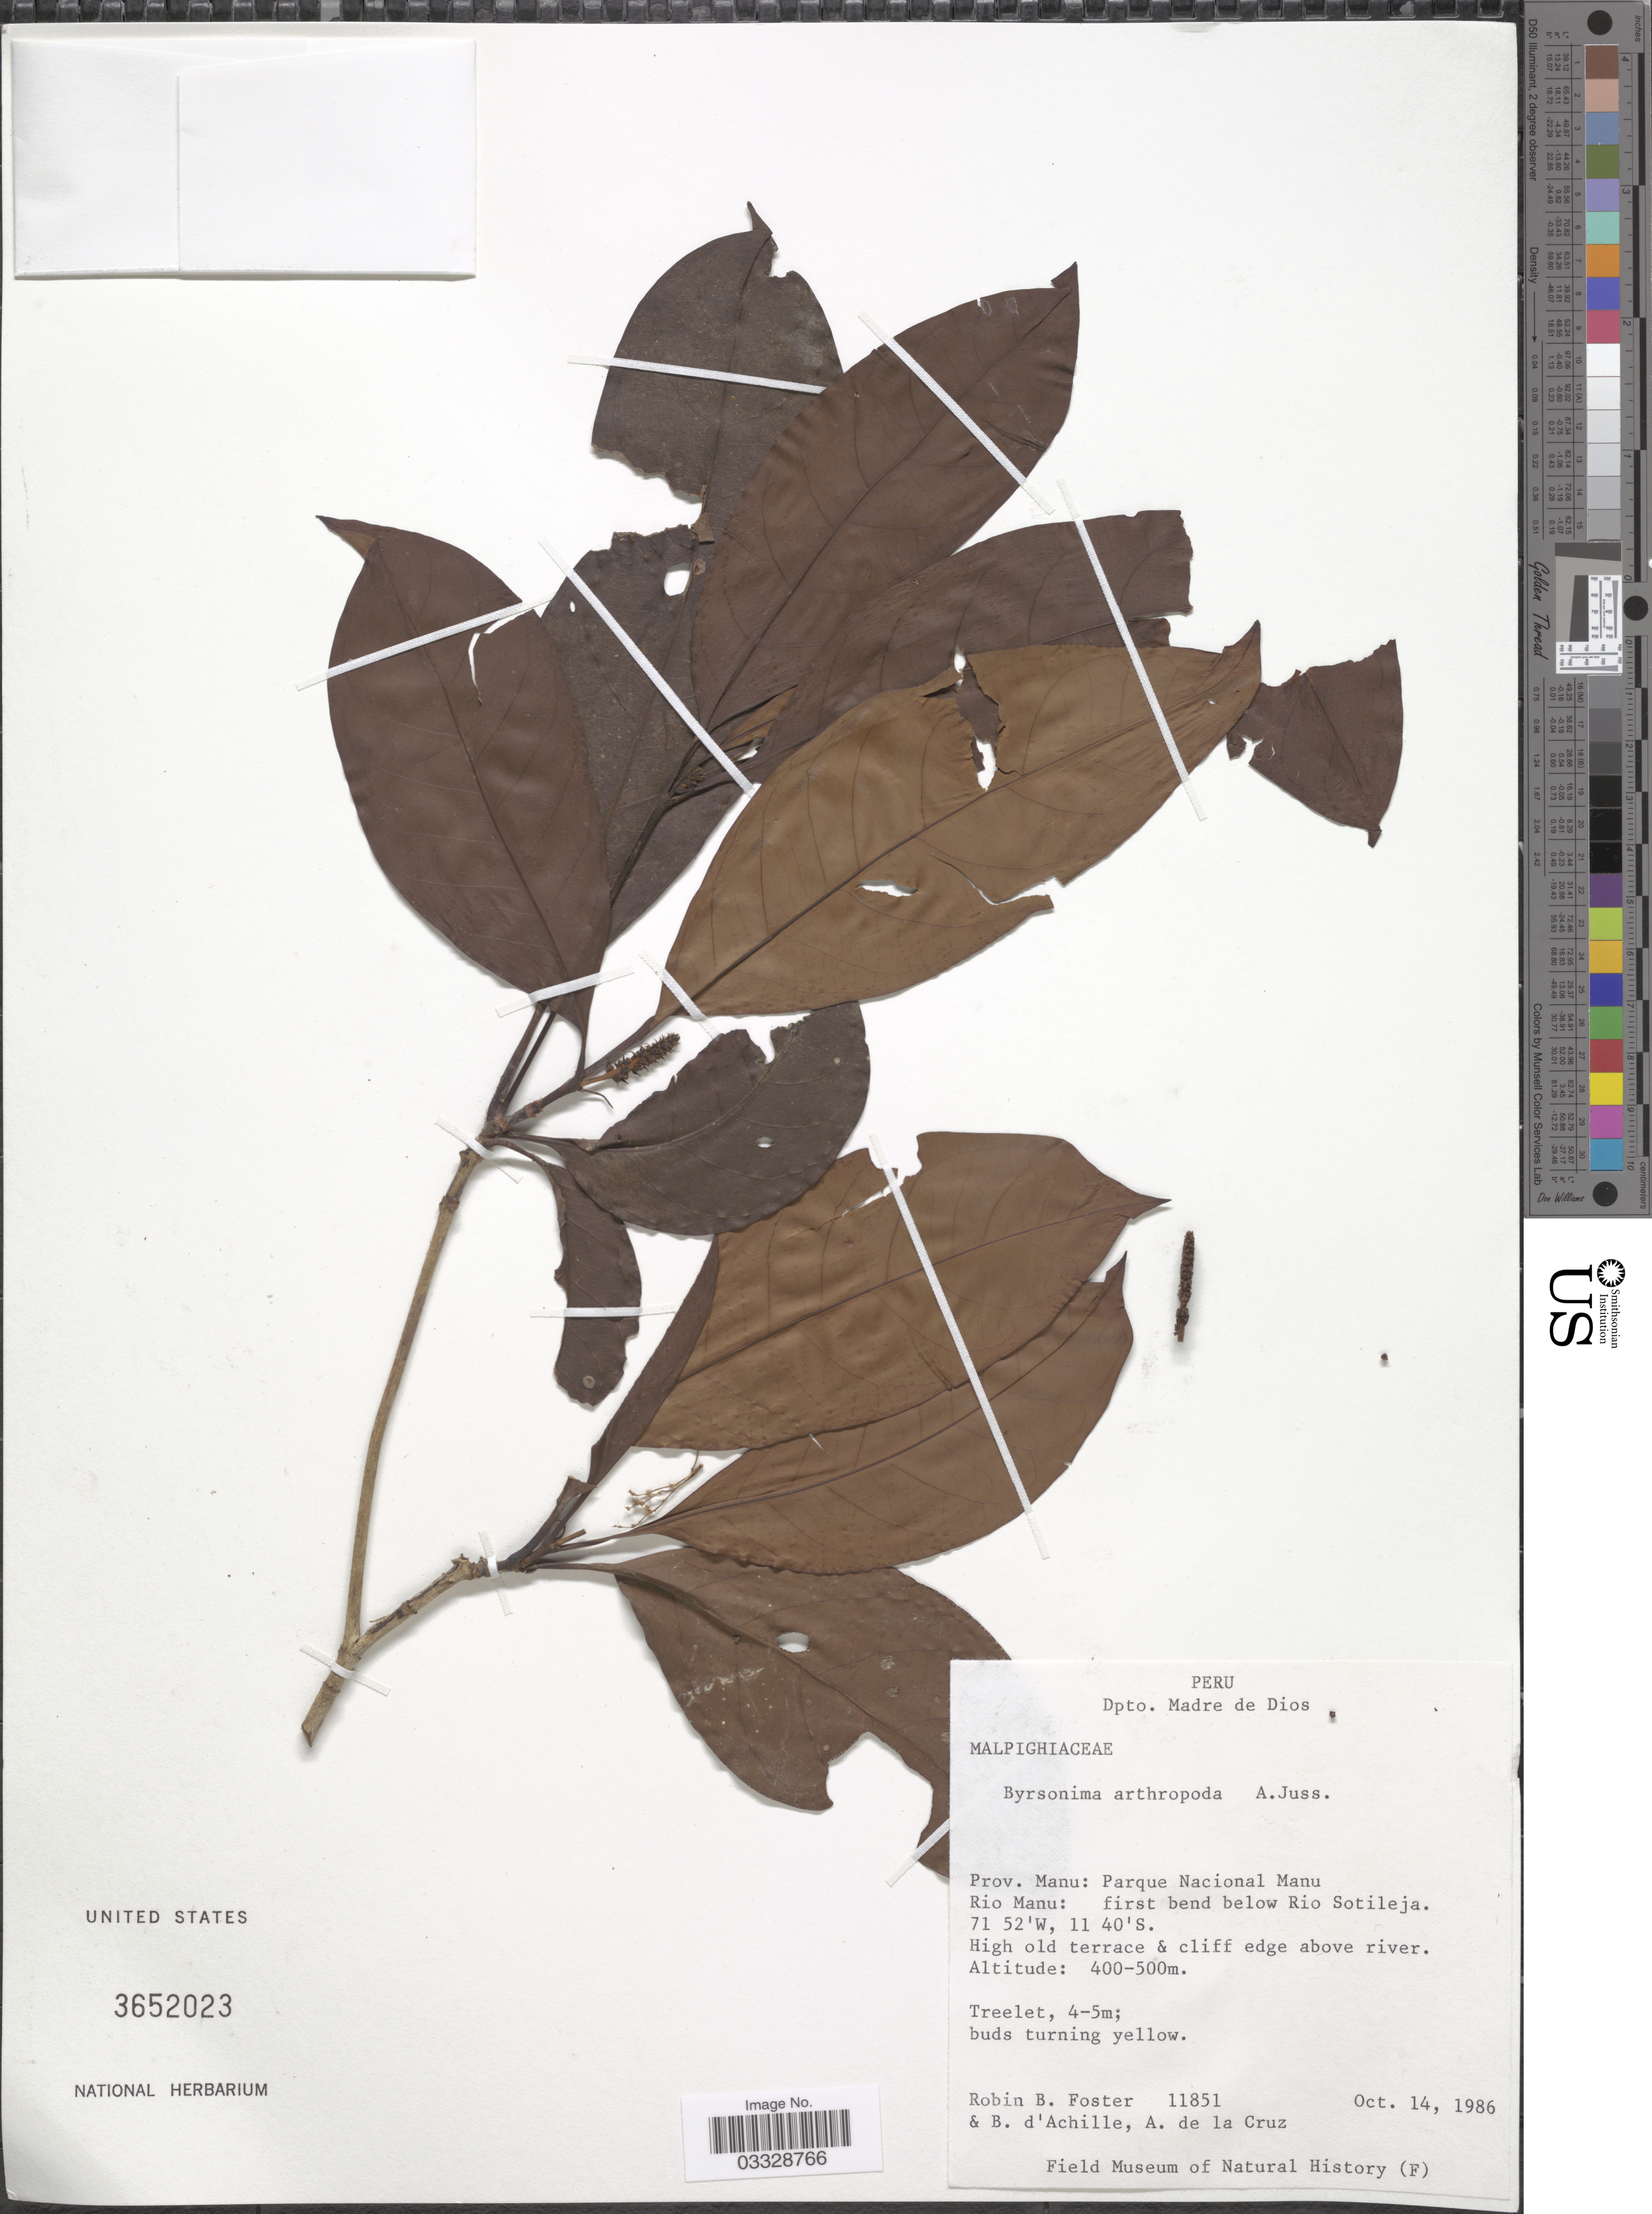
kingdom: Plantae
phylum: Tracheophyta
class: Magnoliopsida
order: Malpighiales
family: Malpighiaceae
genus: Byrsonima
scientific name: Byrsonima arthropoda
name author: A. Juss.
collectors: R. B. Foster, B. d'Achille & A. De la Cruz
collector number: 11851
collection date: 1986-10-14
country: Peru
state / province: Madre de Dios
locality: Dpto. Madre de Dios. Prov. Manu: Parque Nacional Manu. Rio Manu: first bend below Rio Sotileja.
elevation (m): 400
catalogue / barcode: US 3652023